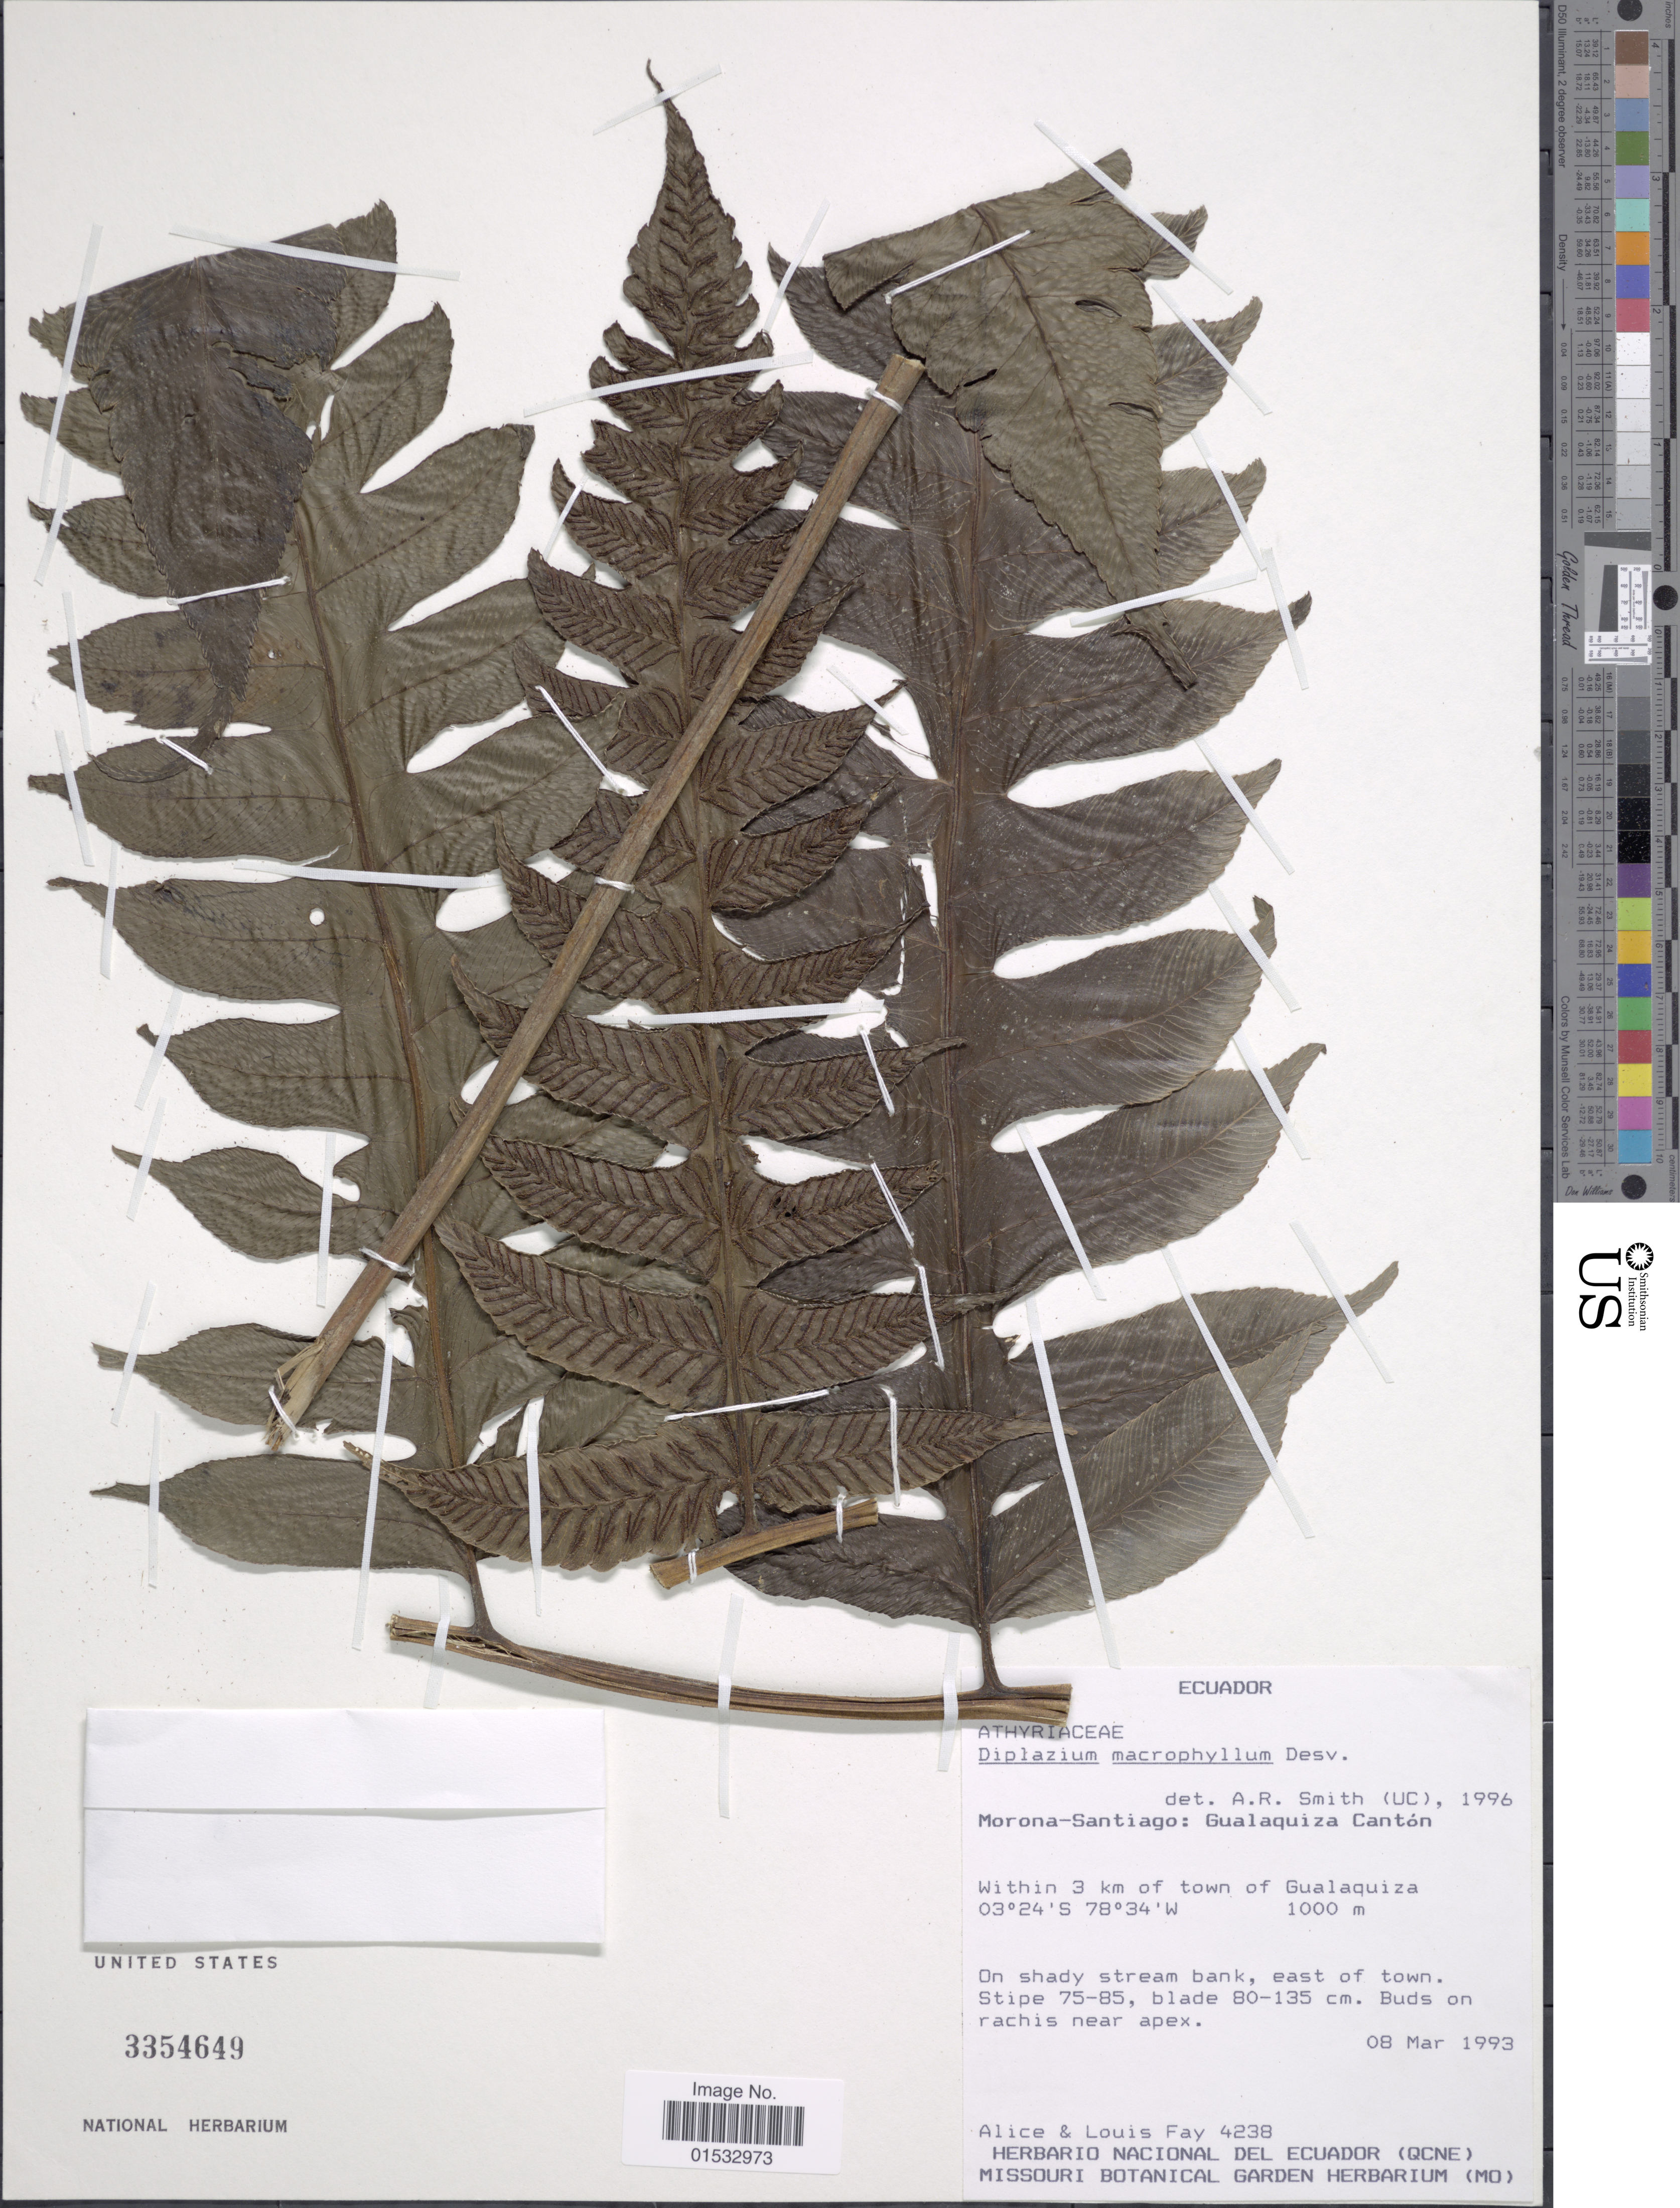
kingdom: Plantae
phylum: Tracheophyta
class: Polypodiopsida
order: Polypodiales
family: Athyriaceae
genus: Diplazium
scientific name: Diplazium macrophyllum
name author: Desv.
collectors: A. Fay & L. Fay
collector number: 4238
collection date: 1993-03-08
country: Ecuador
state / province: Morona-Santiago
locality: Gualaquiza, Cantón, within 3 km of town Gualaquiza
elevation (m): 1000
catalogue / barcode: US 3354649